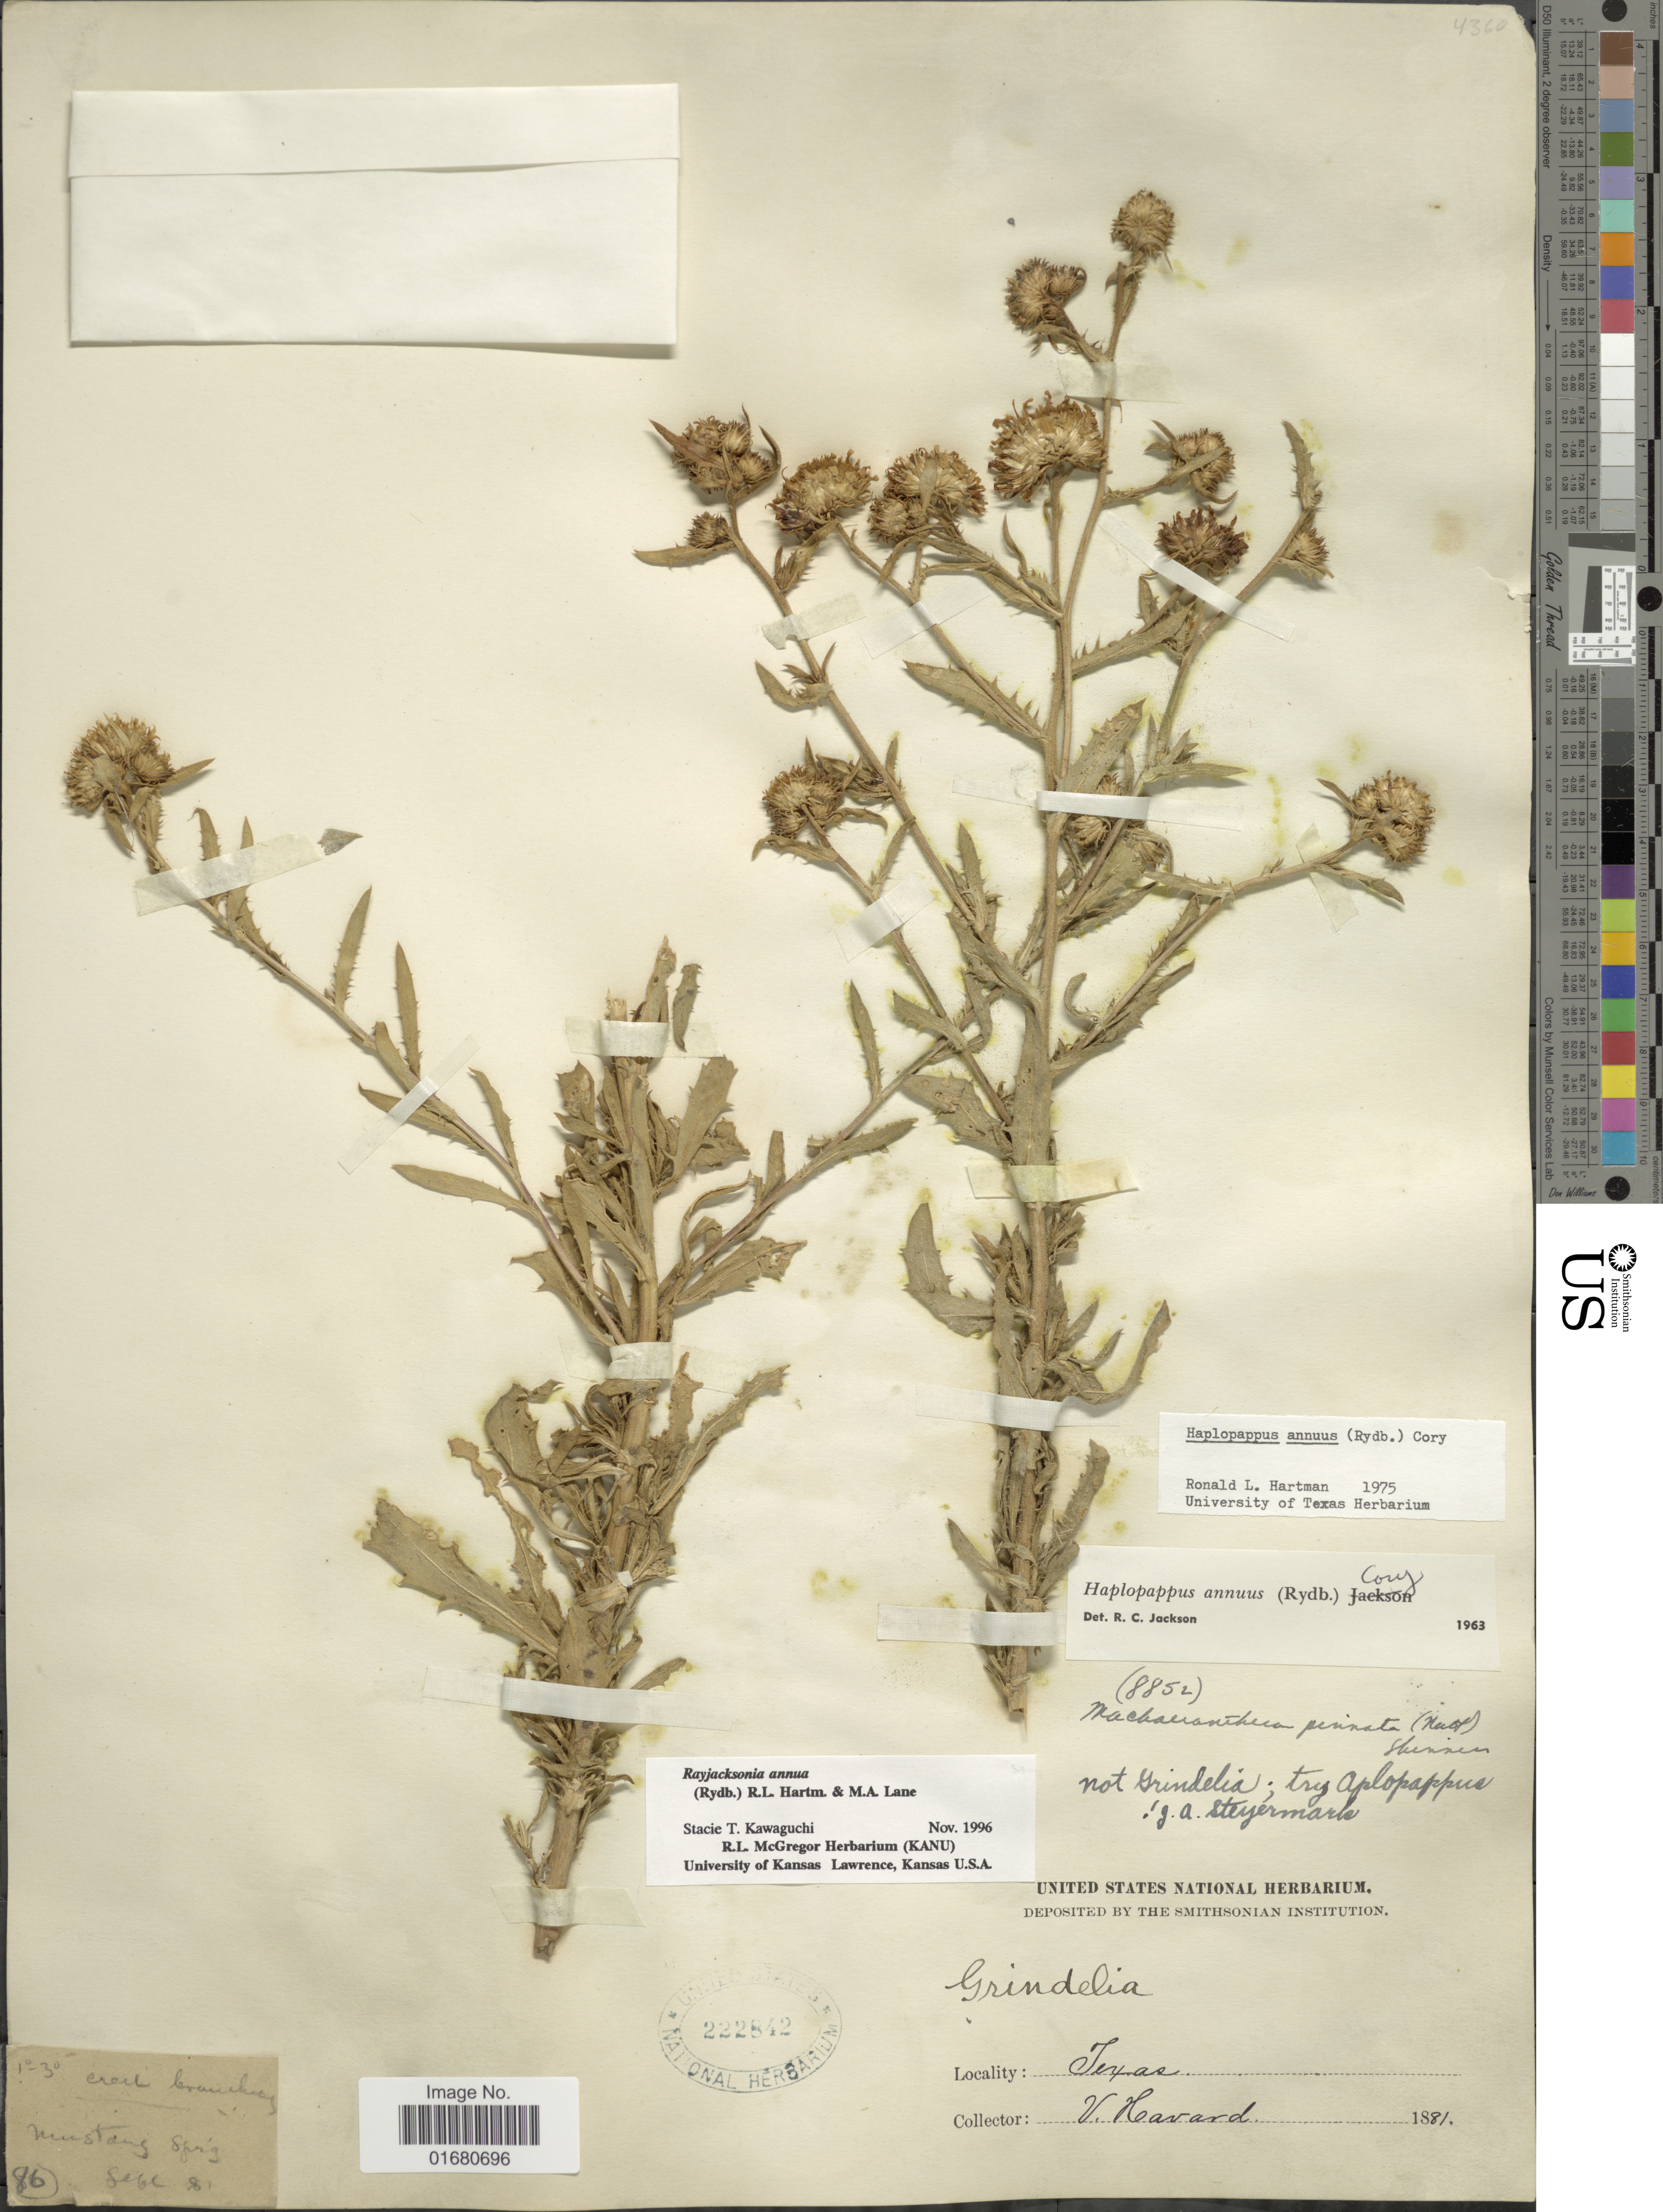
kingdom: Plantae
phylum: Tracheophyta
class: Magnoliopsida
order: Asterales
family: Asteraceae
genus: Rayjacksonia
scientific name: Rayjacksonia annua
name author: (Rydb.) R.L. Hartm. & M.A. Lane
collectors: V. Harvard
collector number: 30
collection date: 1881-09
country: United States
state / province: Texas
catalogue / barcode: US 222842